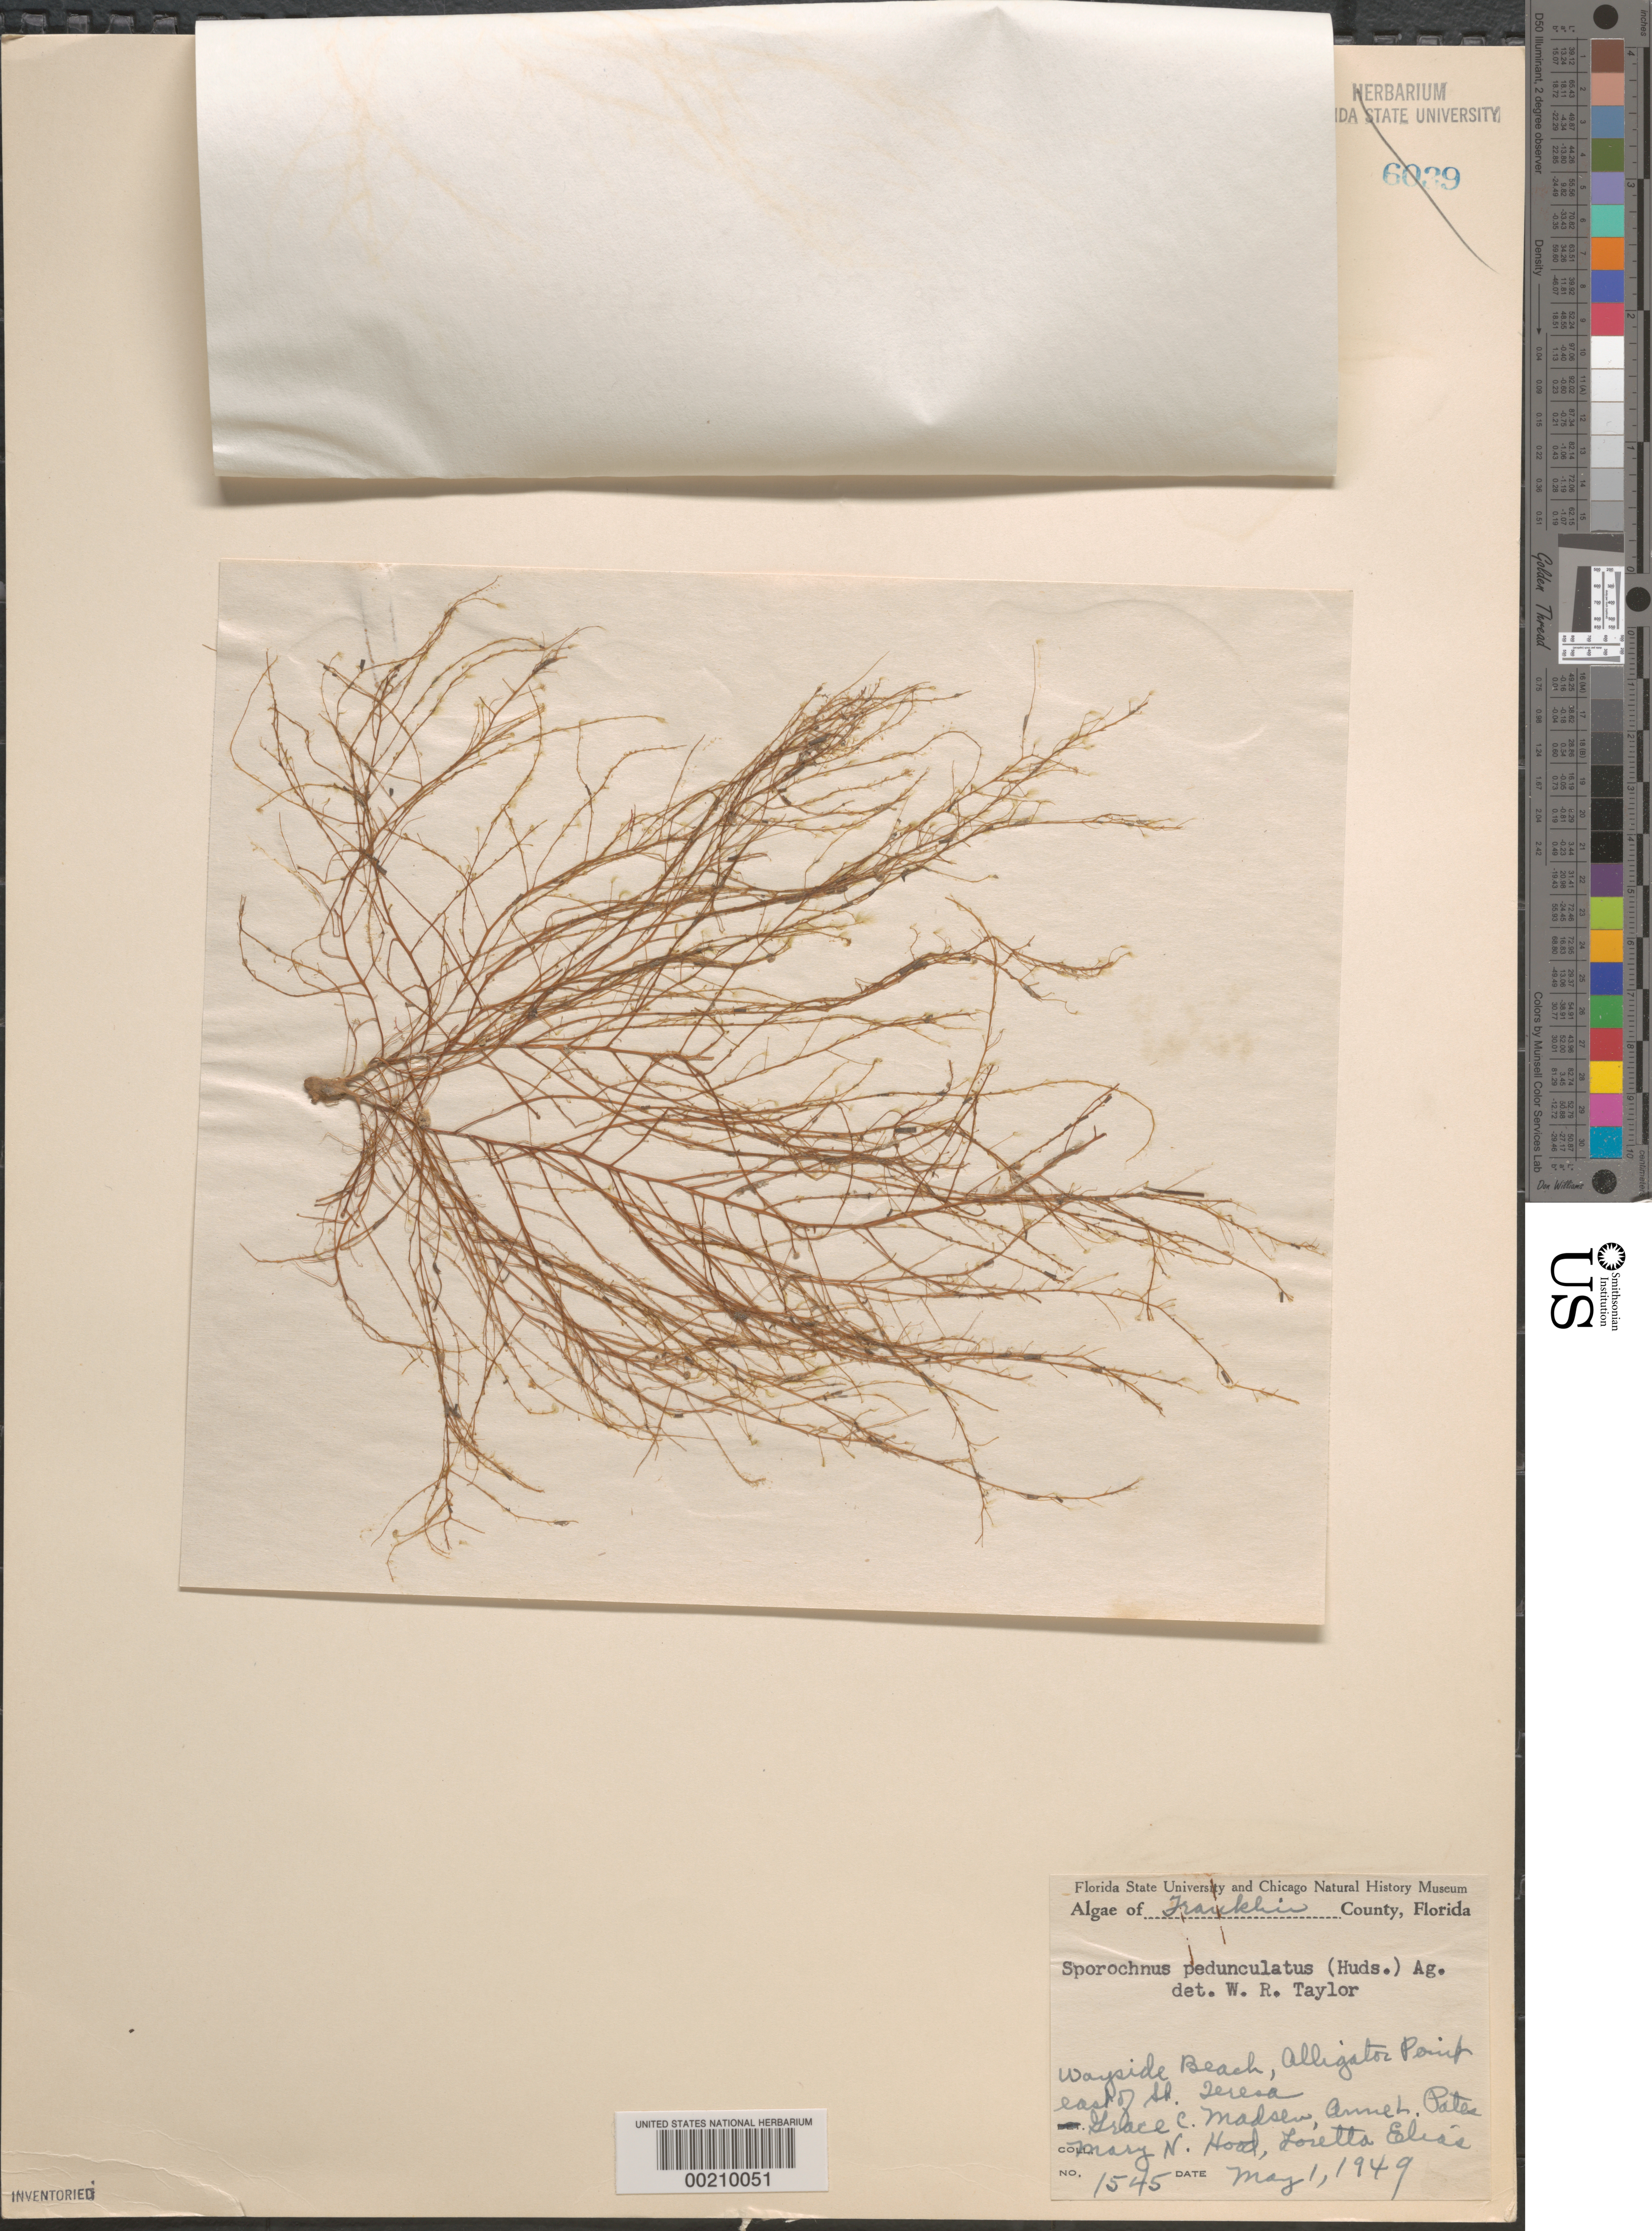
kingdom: Chromista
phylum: Ochrophyta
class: Phaeophyceae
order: Sporochnales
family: Sporochnaceae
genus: Sporochnus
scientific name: Sporochnus pedunculatus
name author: (Huds.) C. Agardh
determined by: Taylor, William R.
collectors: G. Madsen, A. Pates, M. Hood & L. Elias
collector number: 1545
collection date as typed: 01 May 1949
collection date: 1949-05-01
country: United States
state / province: Florida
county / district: Franklin County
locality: Wayside Beach, Alligator Point east of Saint Teresa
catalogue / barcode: US 21228